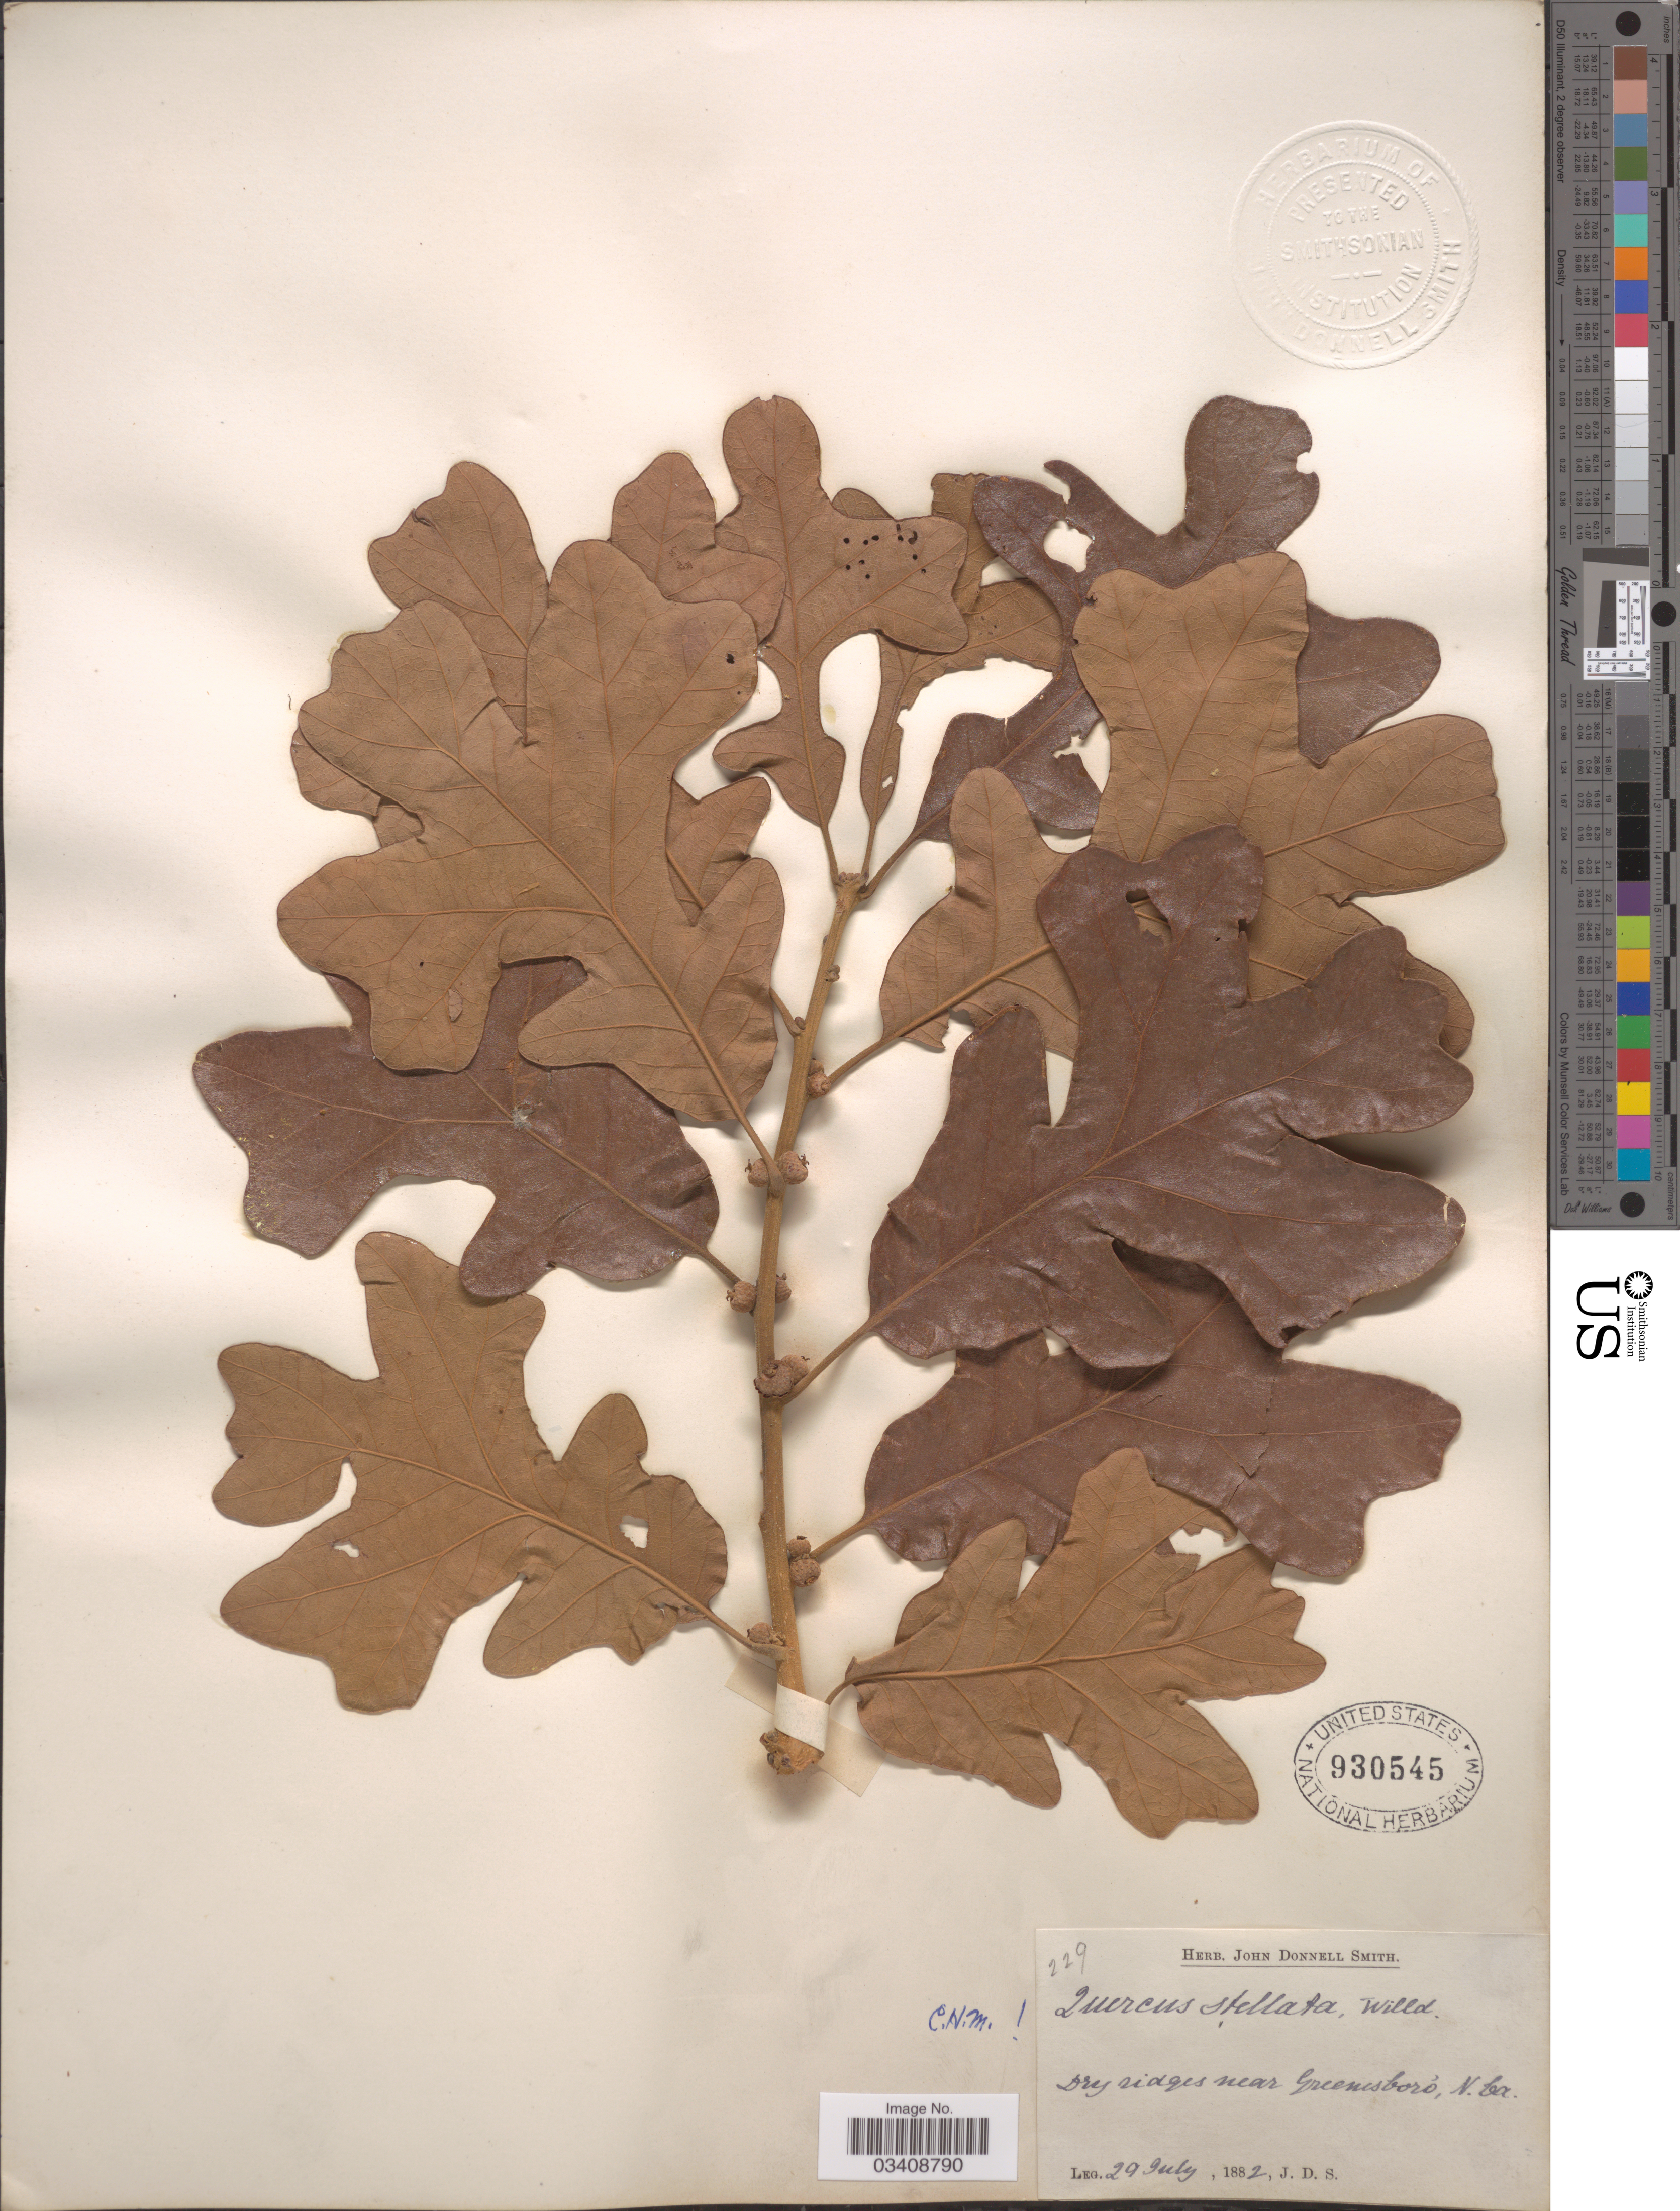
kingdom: Plantae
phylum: Tracheophyta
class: Magnoliopsida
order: Fagales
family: Fagaceae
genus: Quercus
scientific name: Quercus stellata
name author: Wangenh.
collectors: J. Donnell Smith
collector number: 229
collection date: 1882-07-29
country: United States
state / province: North Carolina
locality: Dry ridges near Greenesboro.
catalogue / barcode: US 930545